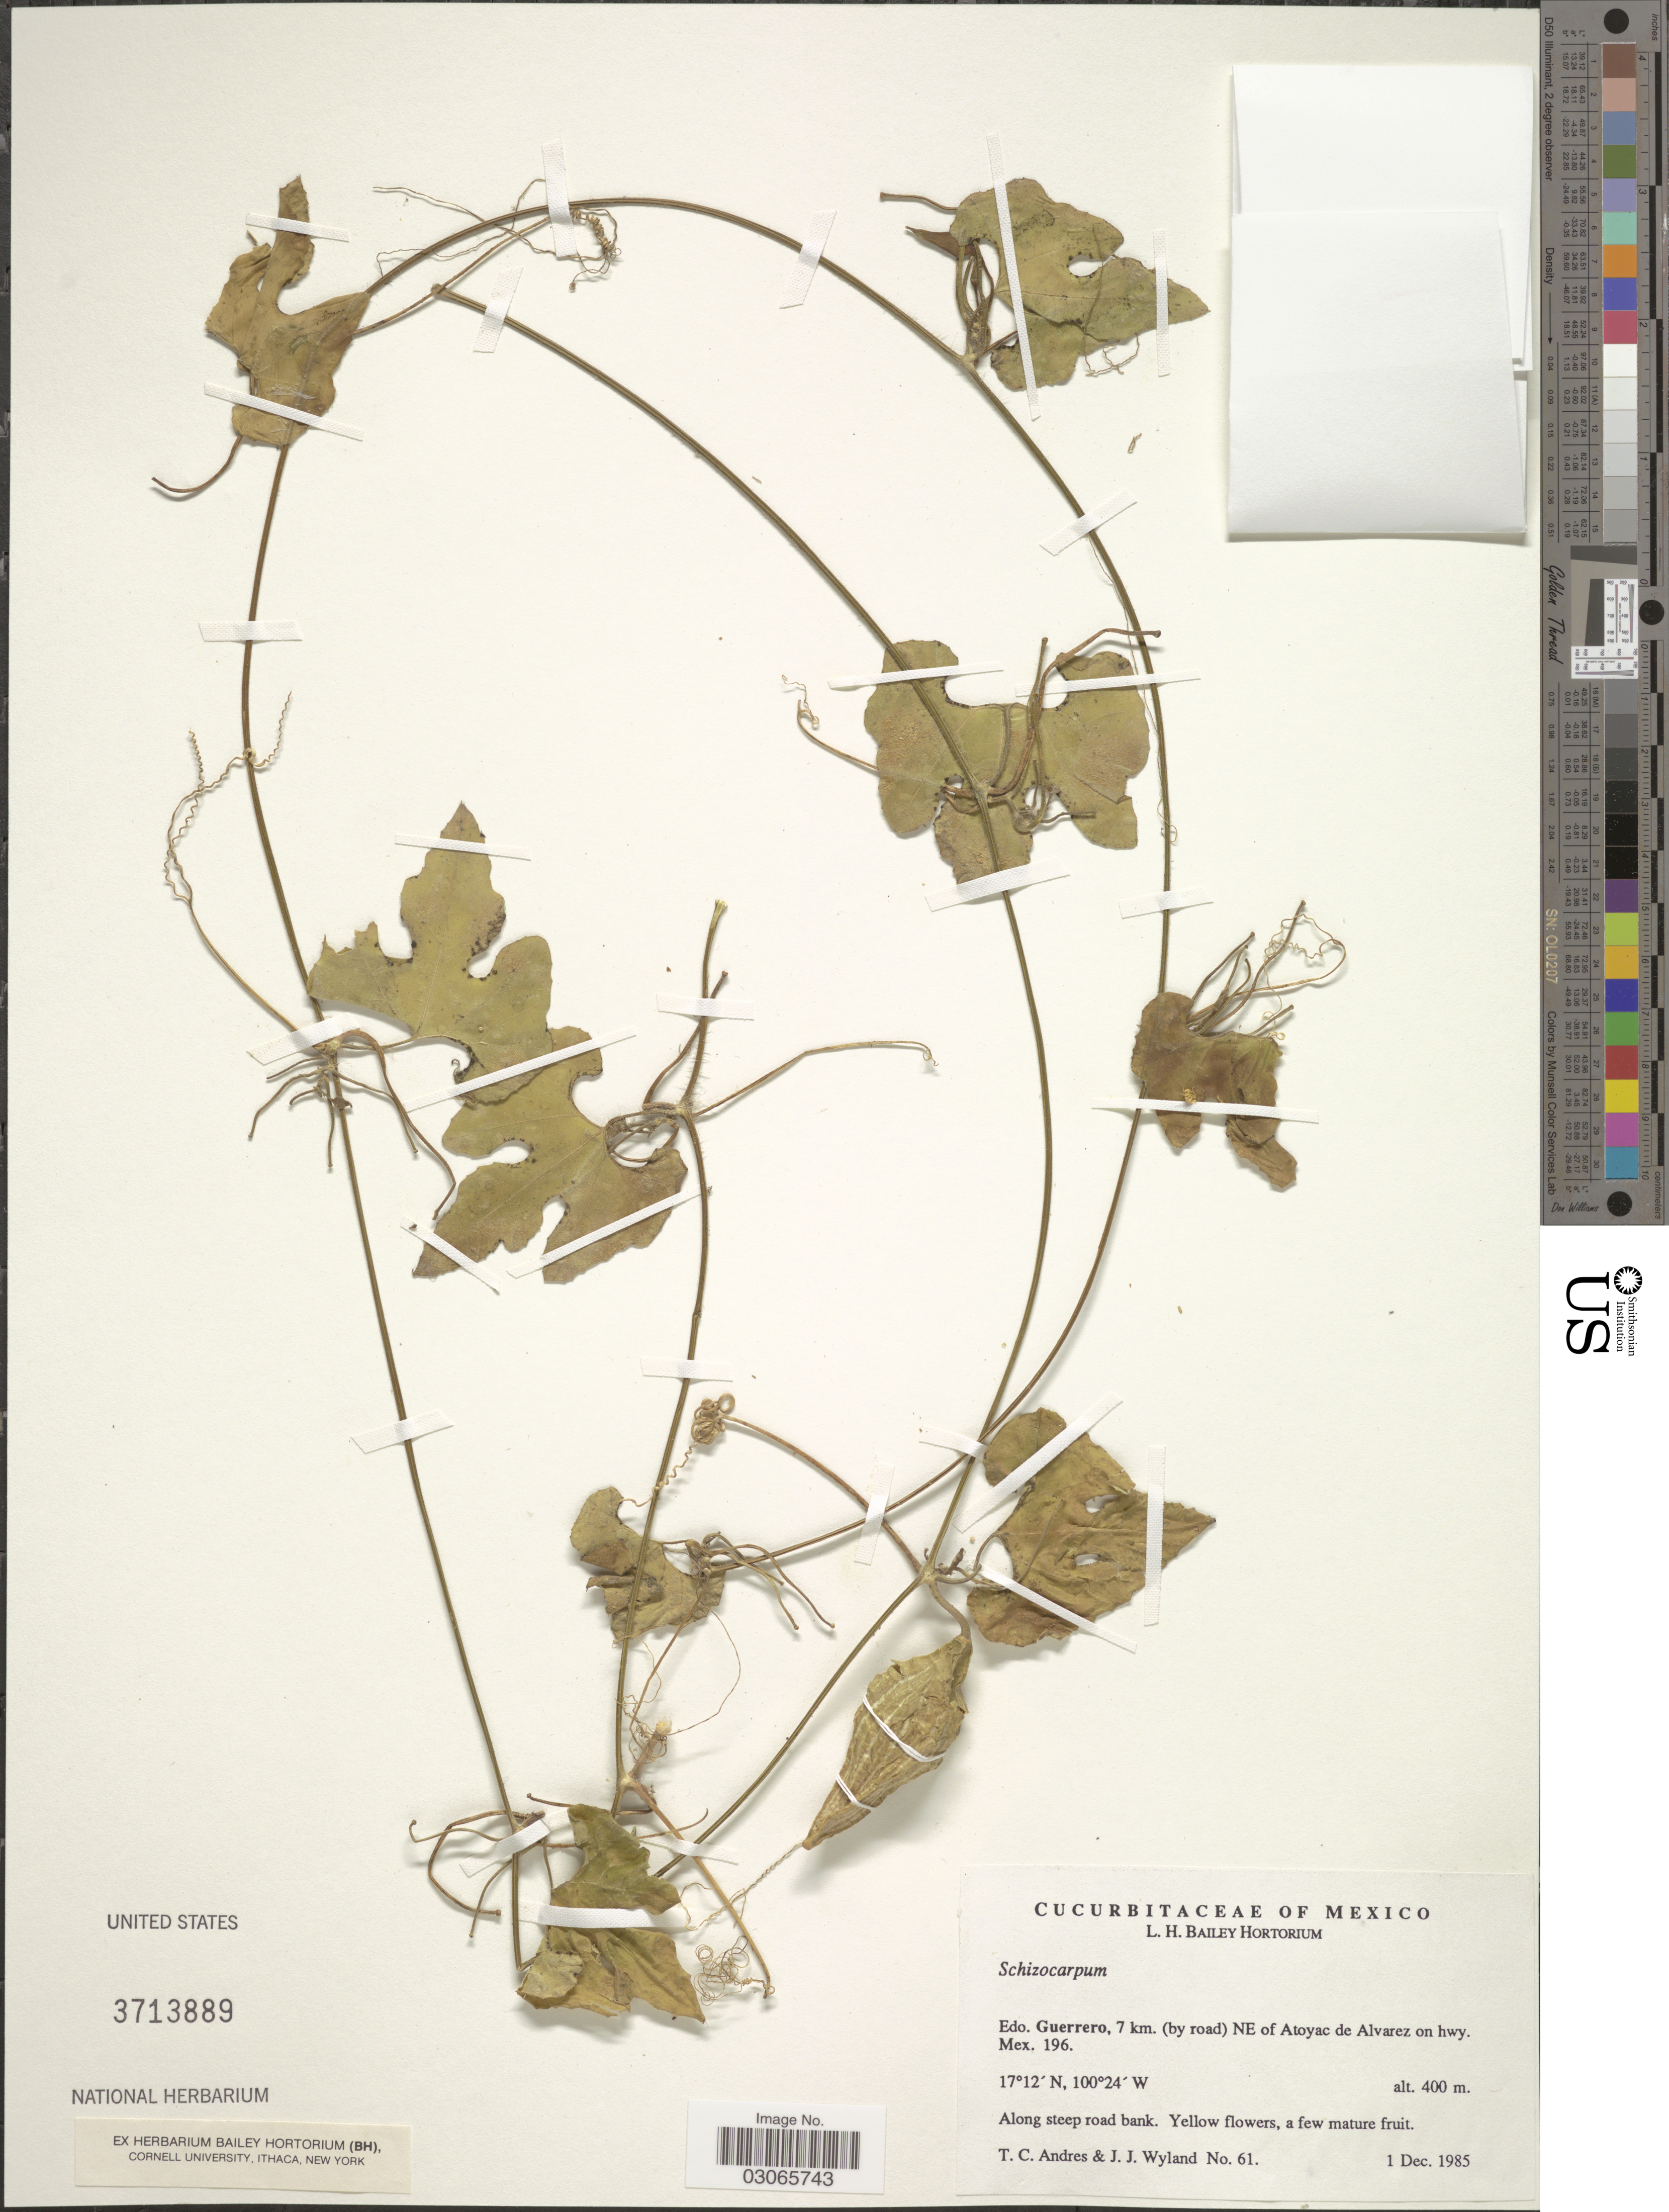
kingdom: Plantae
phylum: Tracheophyta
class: Magnoliopsida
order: Cucurbitales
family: Cucurbitaceae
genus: Schizocarpum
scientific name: Schizocarpum sp.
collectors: T. C. Andres & M. Nee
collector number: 61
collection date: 1985-12-01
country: Mexico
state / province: Guerrero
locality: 7 km. (by road) NE of Atoyac de Alvarez on hwy. Mex. 196.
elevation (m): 400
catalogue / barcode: US 3713889